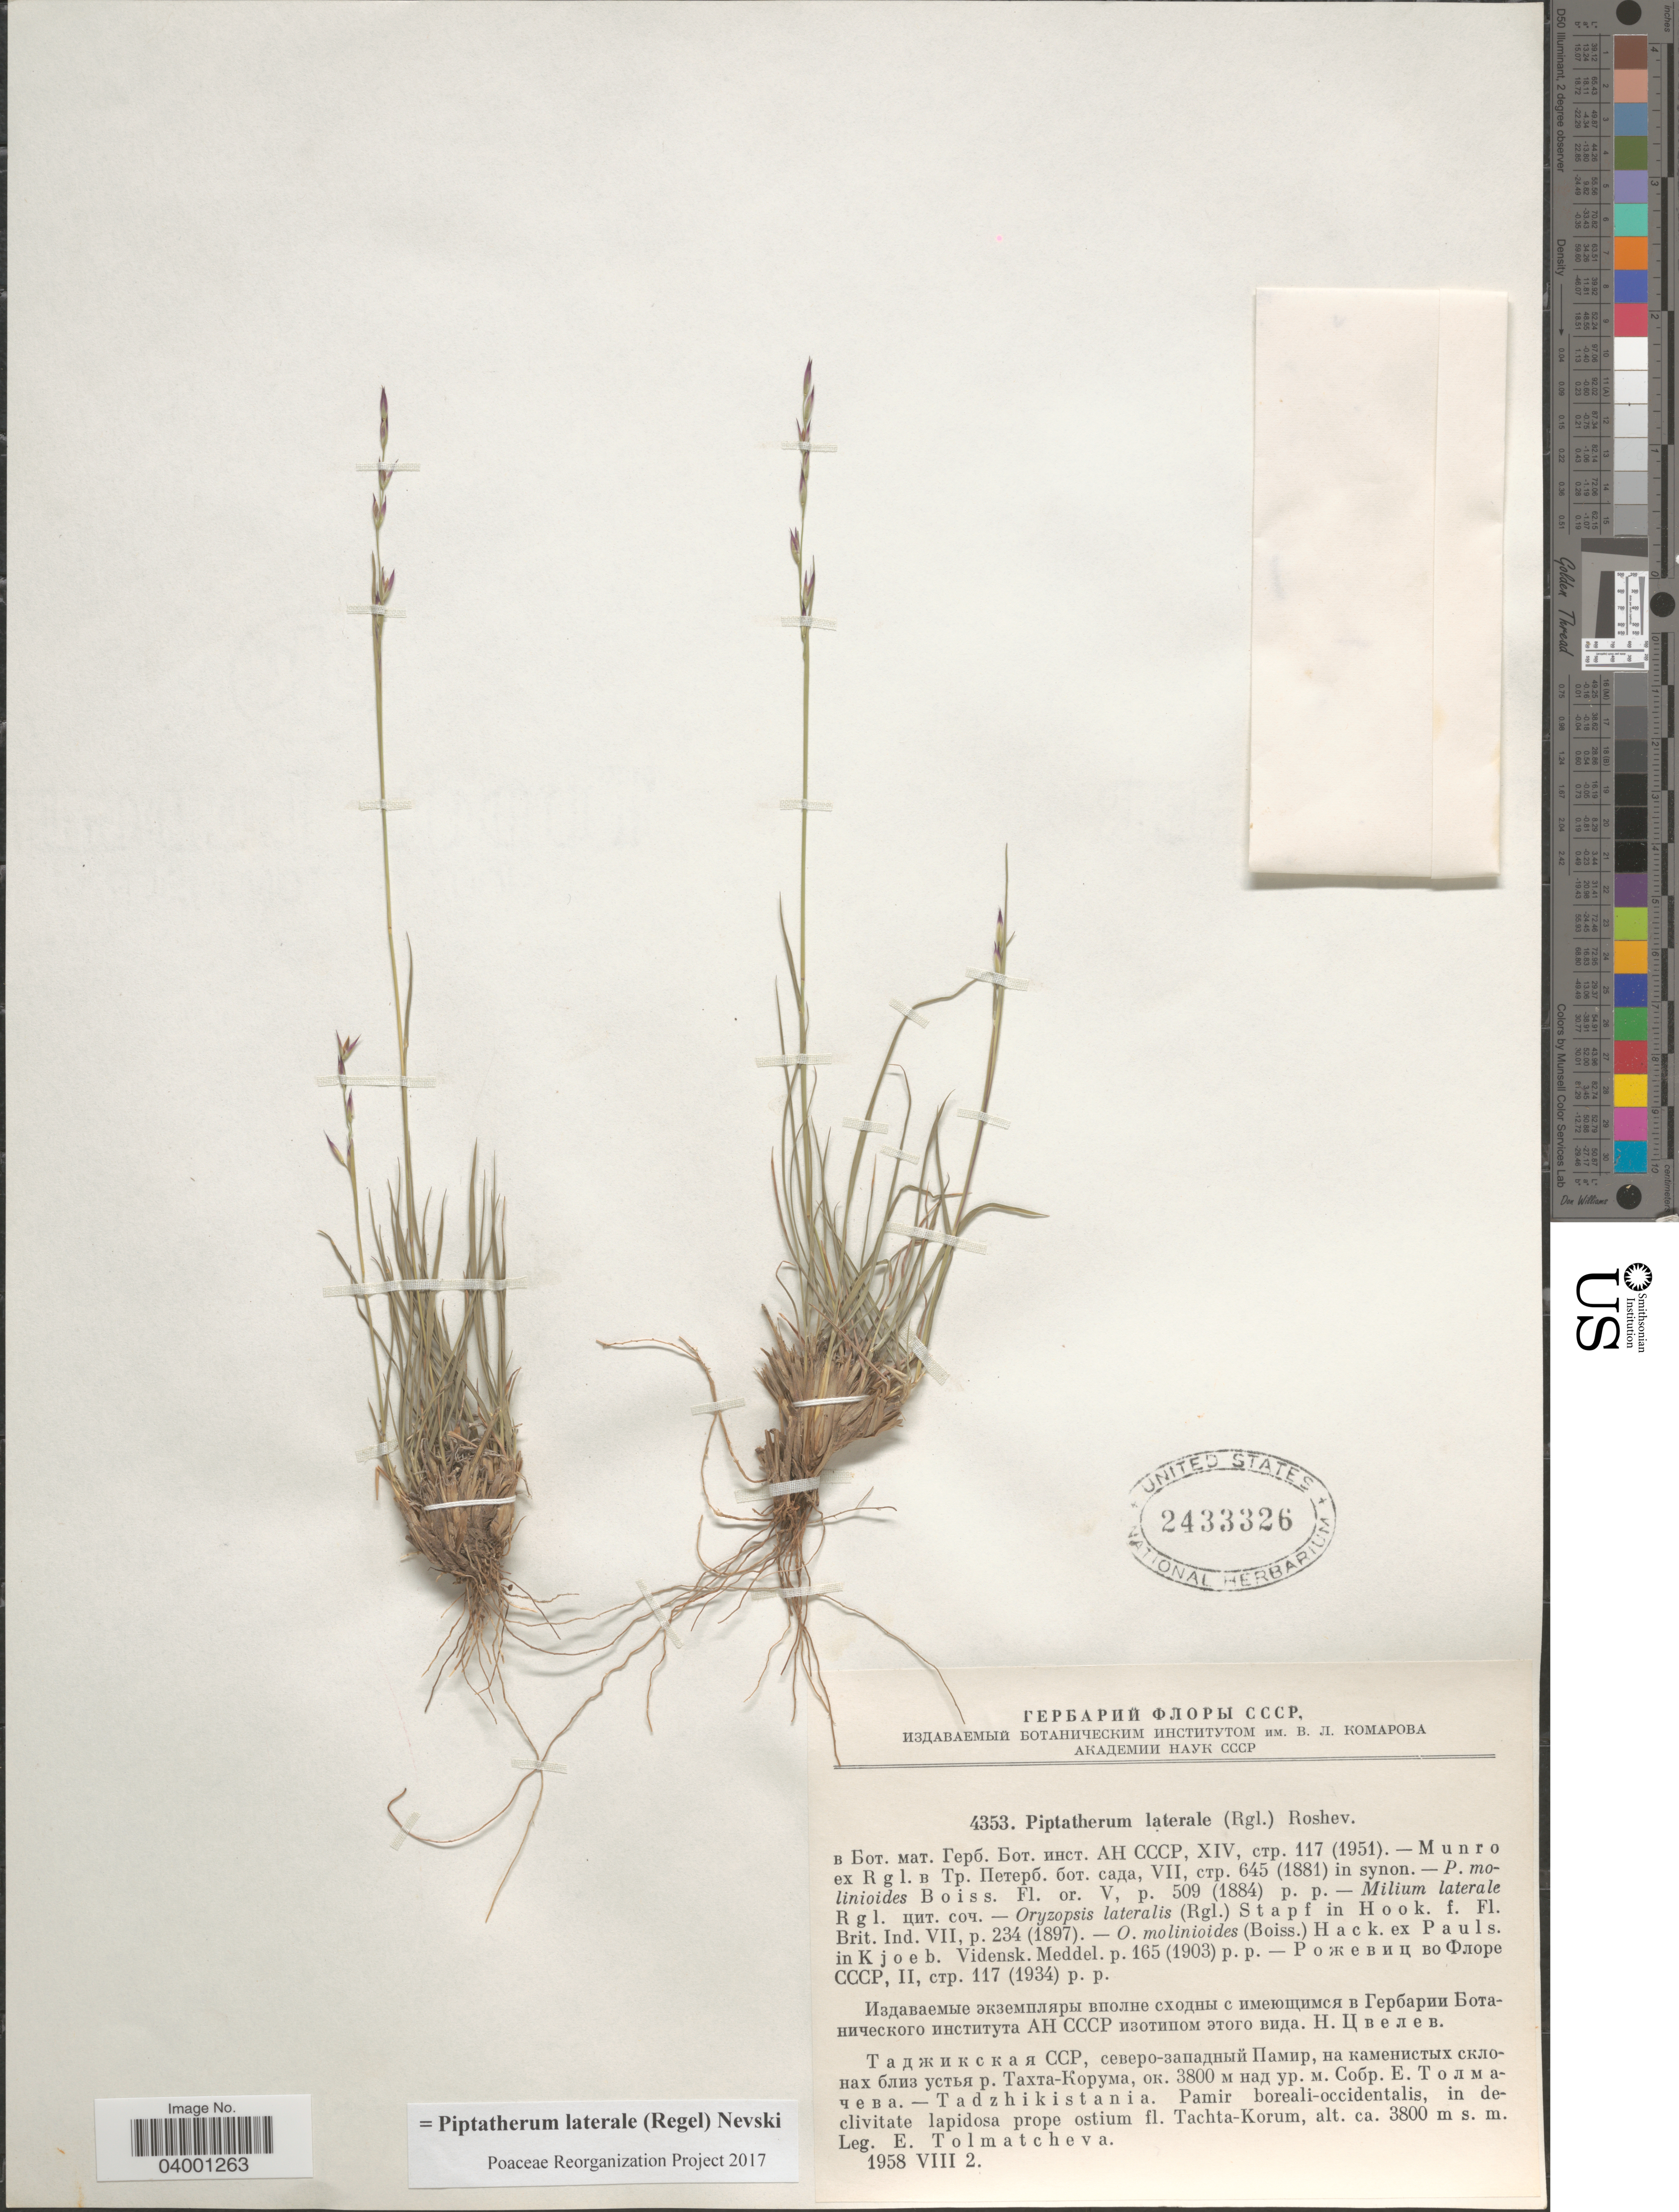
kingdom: Plantae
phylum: Tracheophyta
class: Liliopsida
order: Poales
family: Poaceae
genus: Piptatherum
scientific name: Piptatherum laterale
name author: (Munro ex Regel) Munro ex Nevski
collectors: E. Tolmatcheva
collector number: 4353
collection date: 1958-08-02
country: Tajikistan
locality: Tadzhikistania. Pamir boreali-occidentalis, in declivitate lapidosa prope ostium fl. Tachta-Korum.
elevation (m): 3800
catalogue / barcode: US 2433326